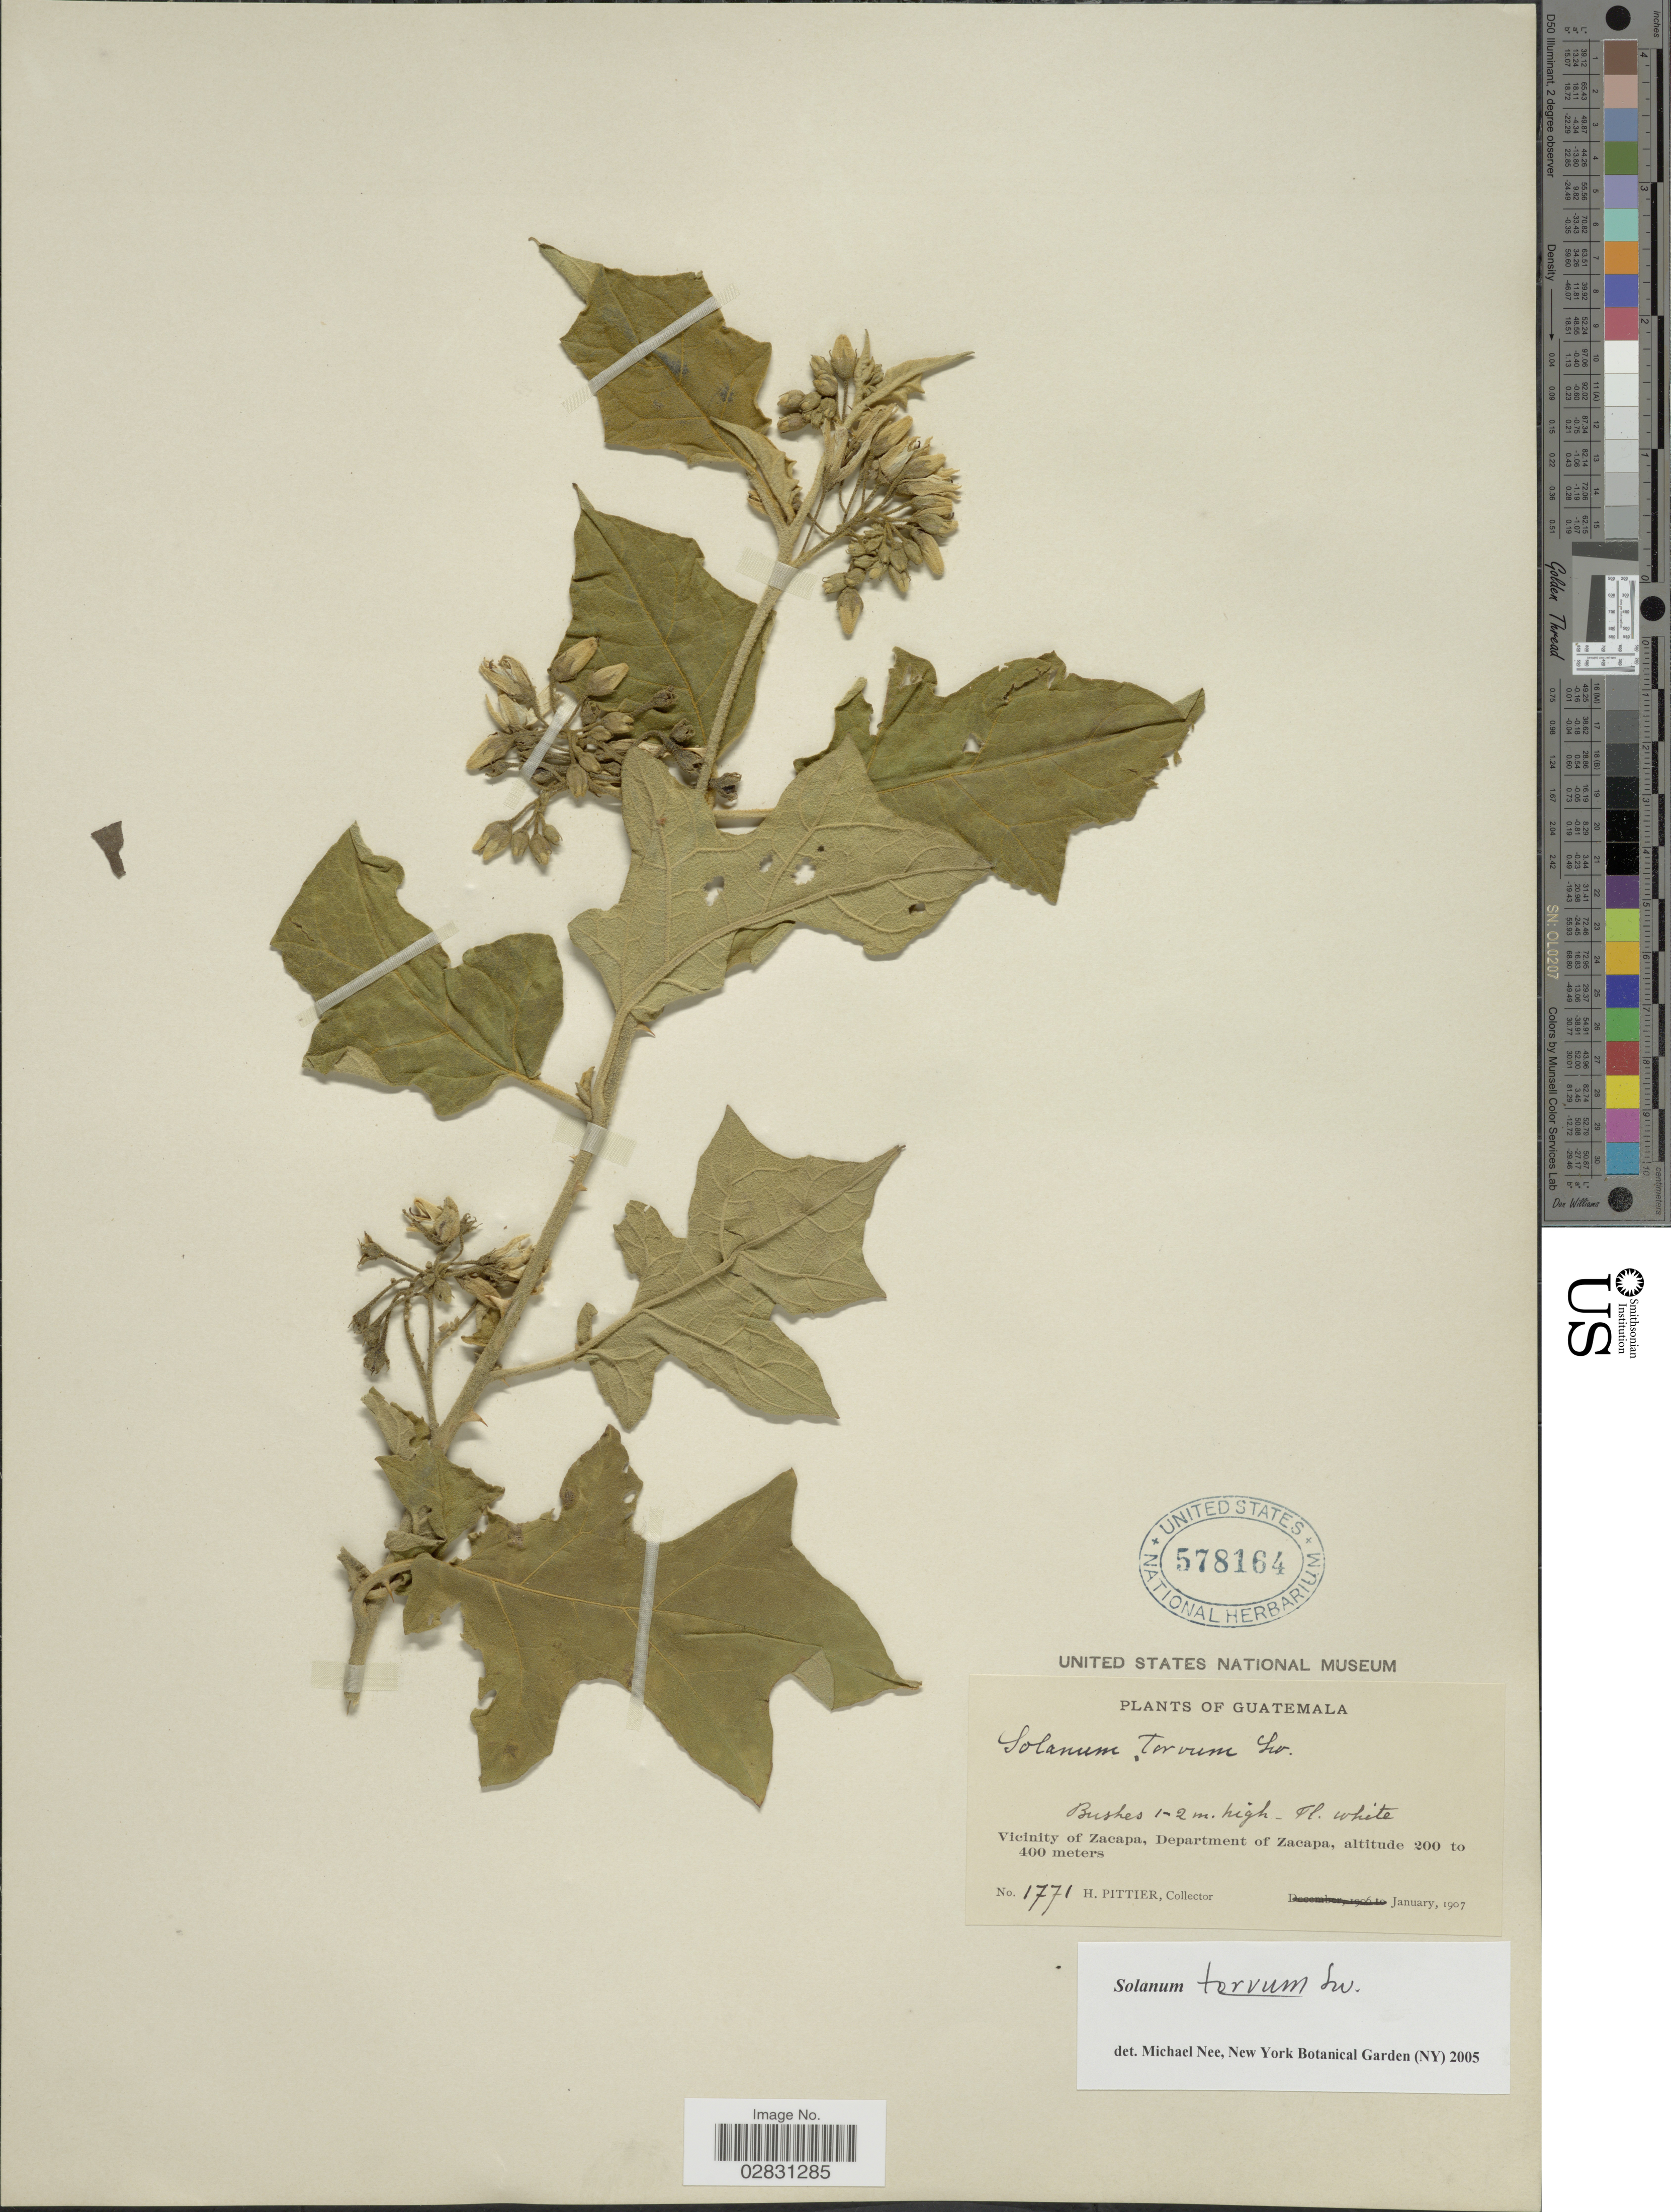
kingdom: Plantae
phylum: Tracheophyta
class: Magnoliopsida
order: Solanales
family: Solanaceae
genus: Solanum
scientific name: Solanum torvum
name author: Sw.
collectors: H. F. Pittier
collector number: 1771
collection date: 1907-01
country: Guatemala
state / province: Zacapa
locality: Vicinity of Zacapa, Department of Zacapa.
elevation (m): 200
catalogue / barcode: US 578164